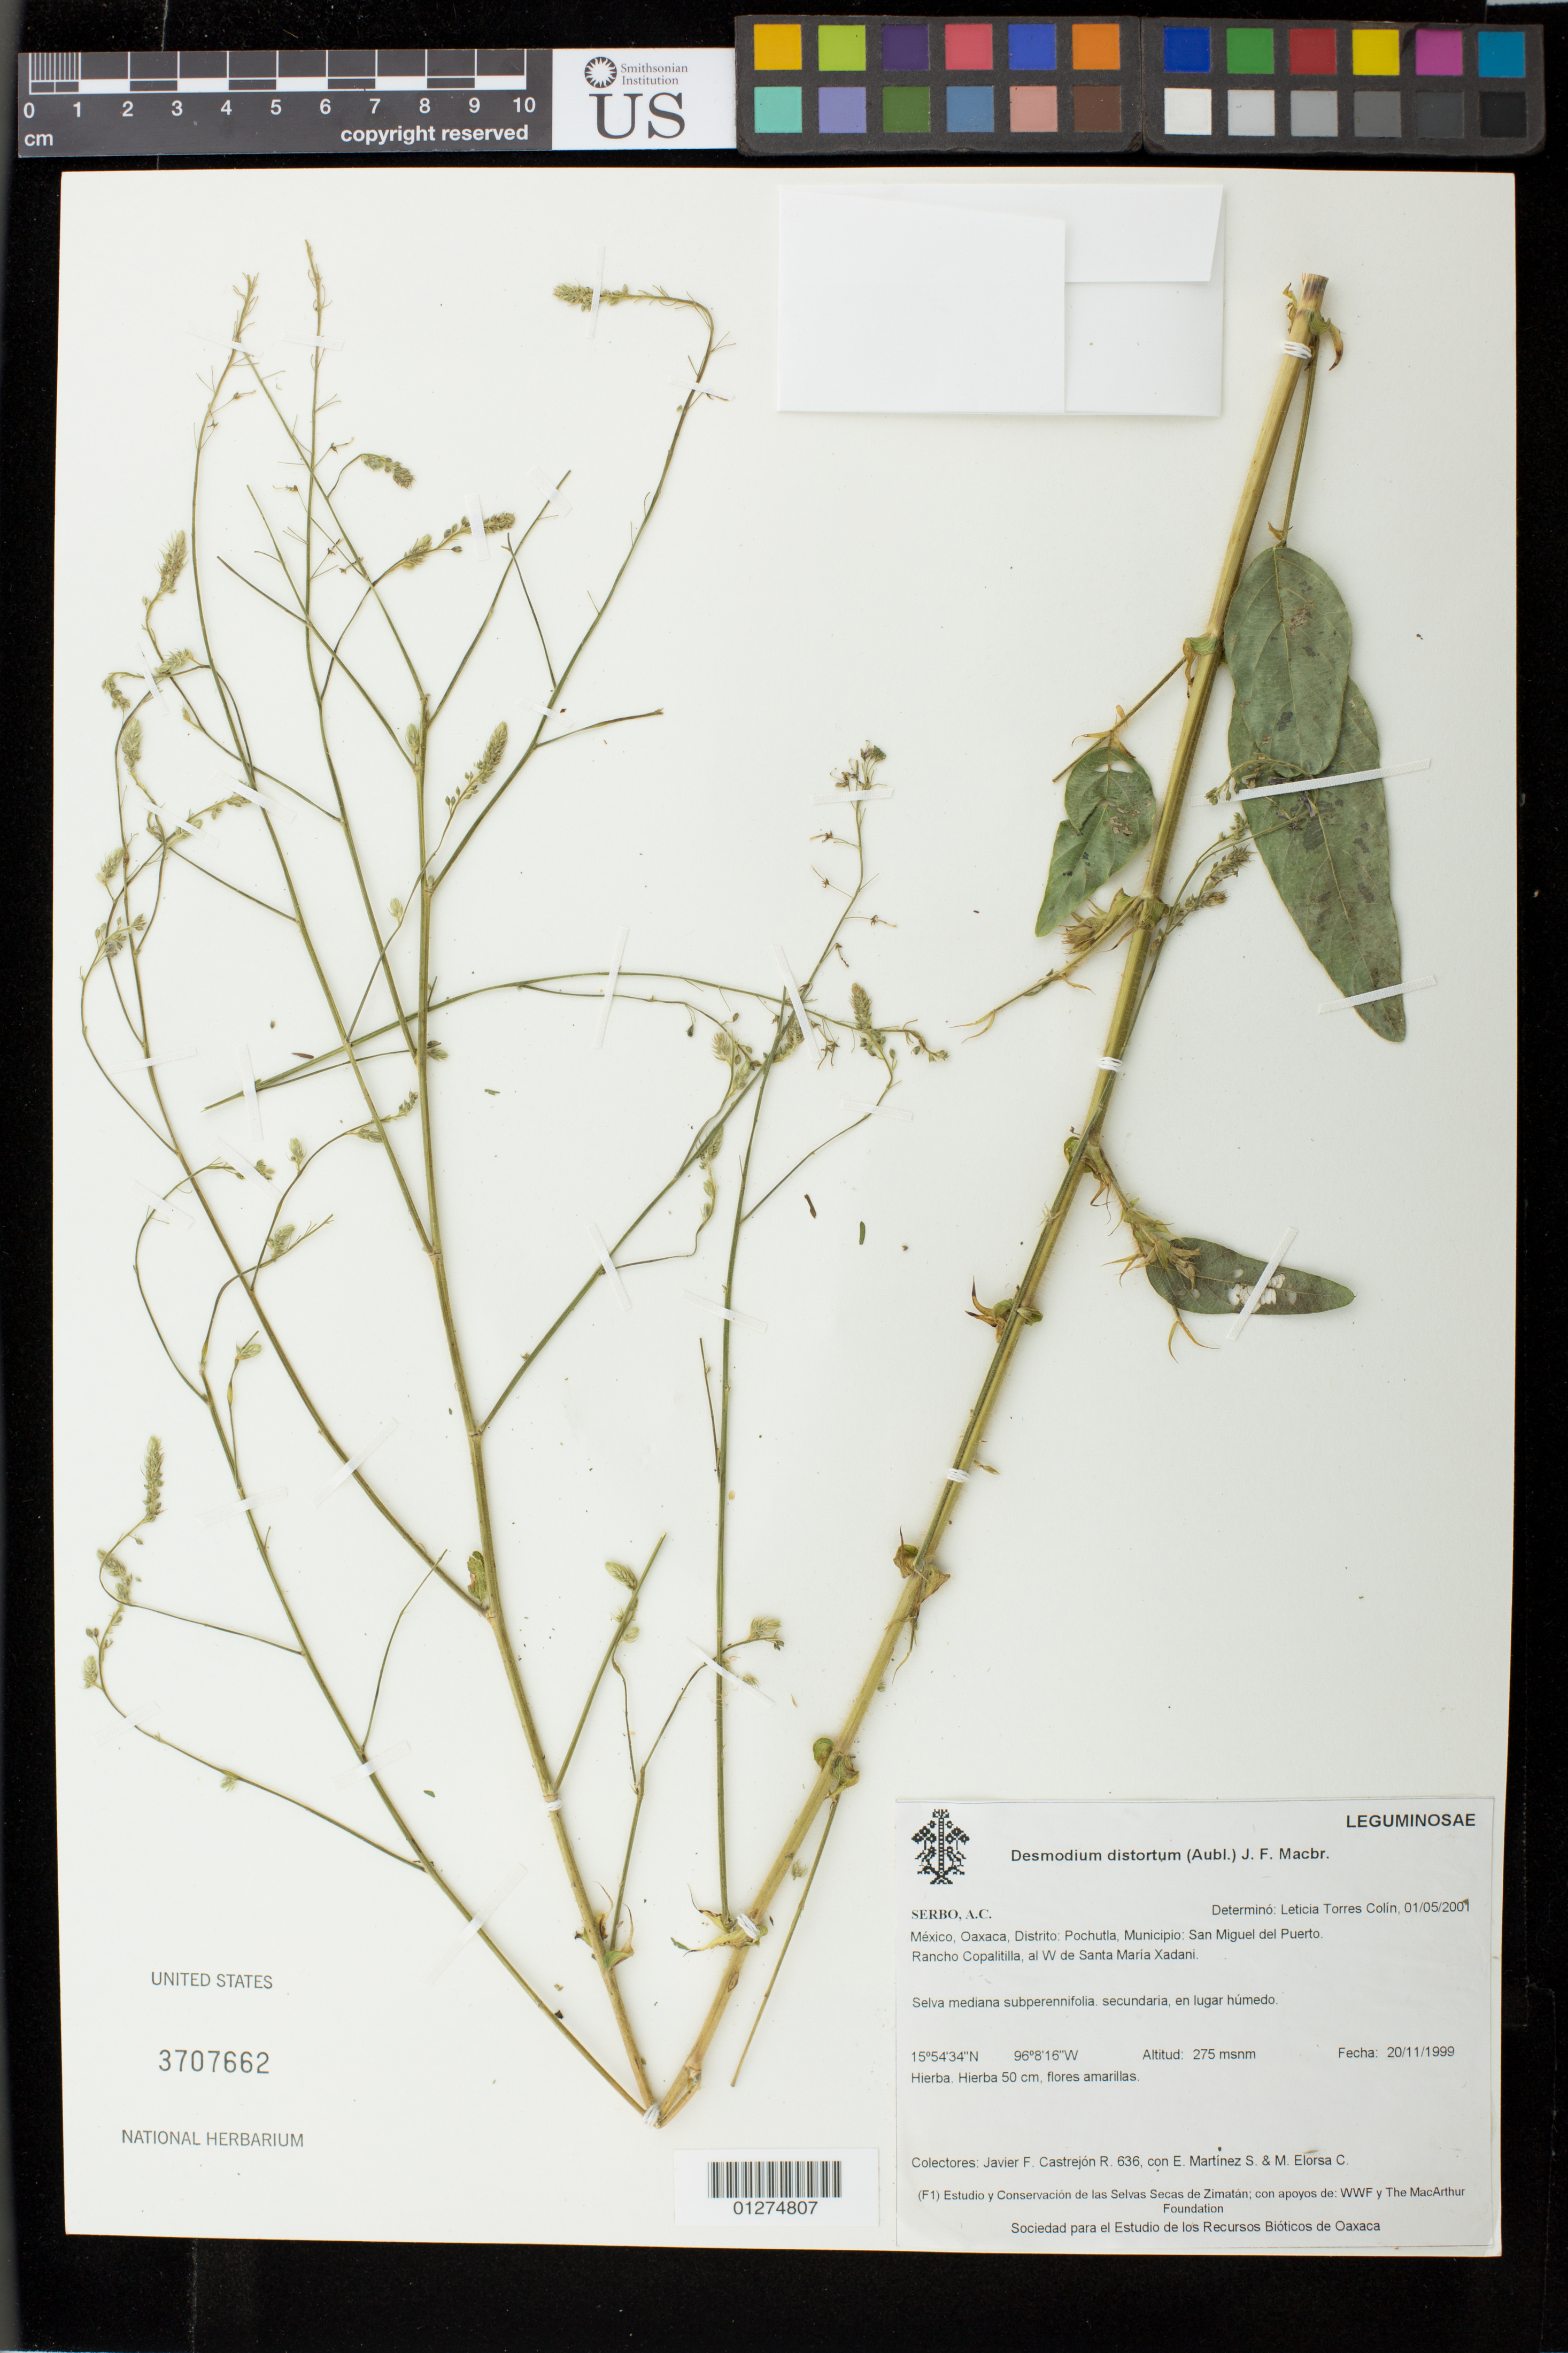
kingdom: Plantae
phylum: Tracheophyta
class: Magnoliopsida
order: Fabales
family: Fabaceae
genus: Desmodium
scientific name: Desmodium distortum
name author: (Aubl.) J.F. Macbr.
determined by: Torres Colin, M. L.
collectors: J. Castrejón, E. Martínez S. & M. Elorsa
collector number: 636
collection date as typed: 02/06/2009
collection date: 2009-06-02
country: Mexico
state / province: Oaxaca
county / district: Pochutla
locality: Municipio: San Miguel del Puerto, Rancho Copalitilla, al W de Santa Maria Xadani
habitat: selva mediana subperennifolia. secundaria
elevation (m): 275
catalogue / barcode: US 3707662